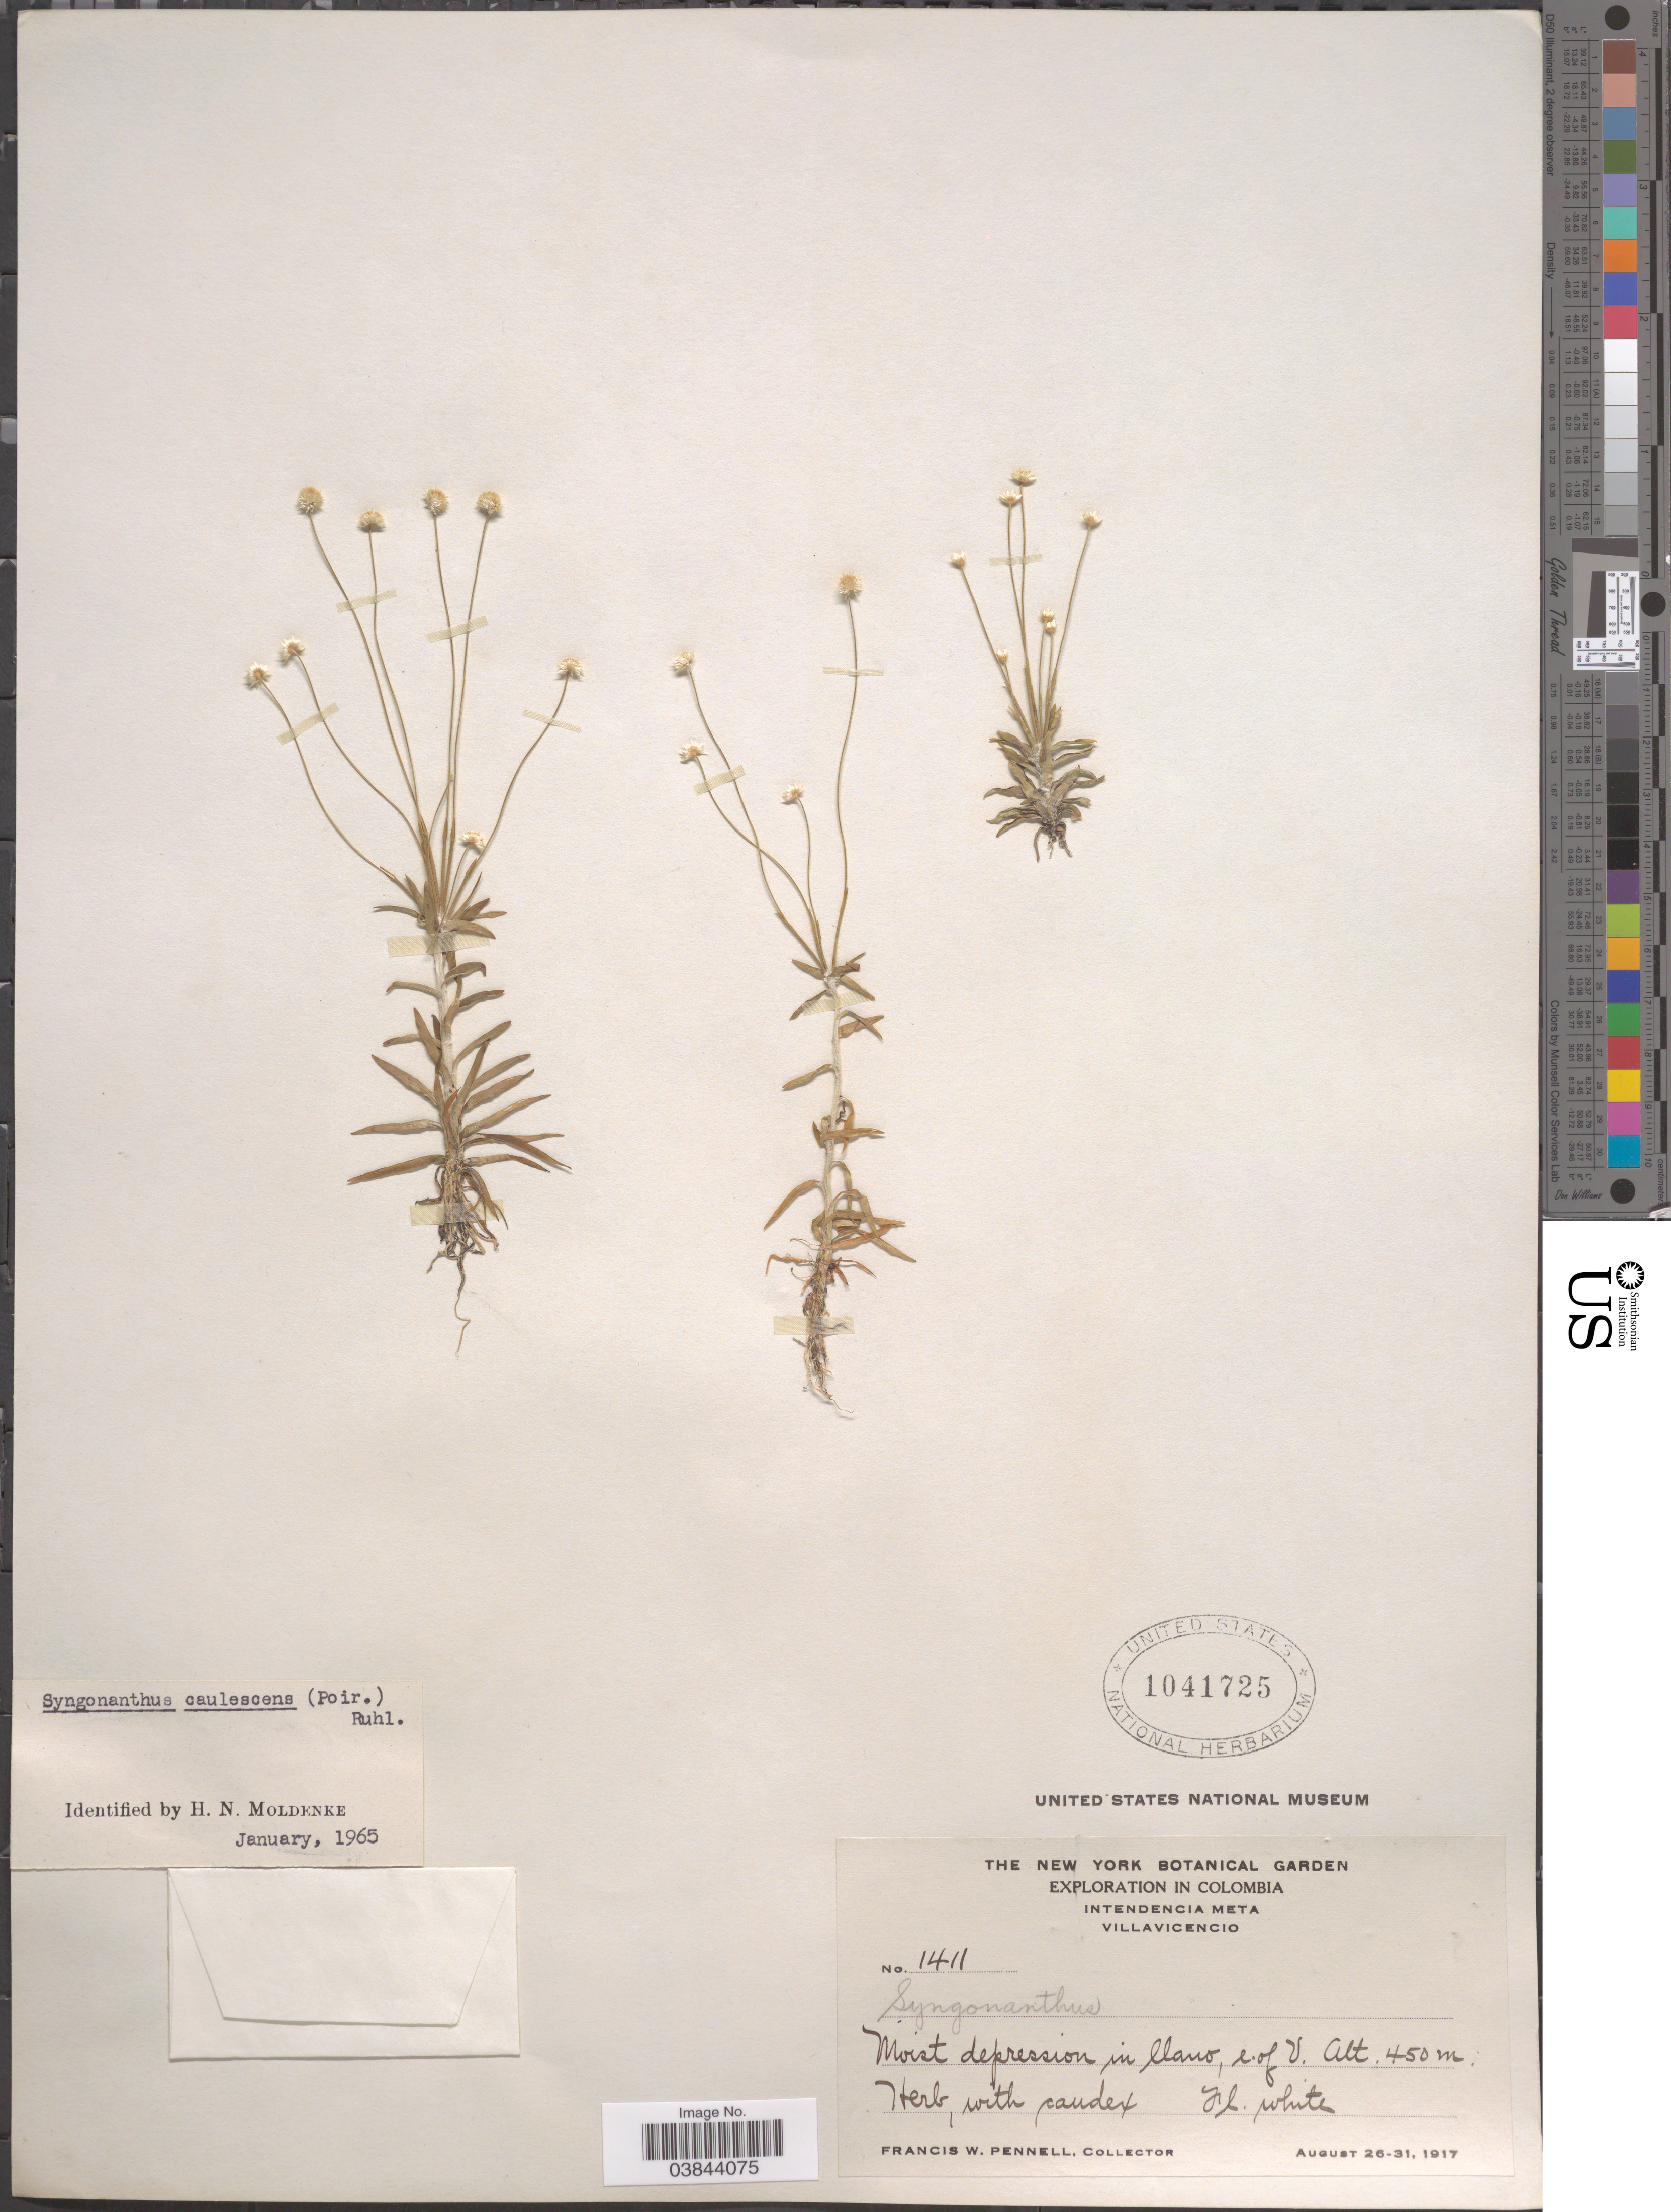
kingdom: Plantae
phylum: Tracheophyta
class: Liliopsida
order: Poales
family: Eriocaulaceae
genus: Syngonanthus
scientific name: Syngonanthus caulescens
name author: (Poir.) Ruhland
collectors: F. W. Pennell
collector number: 1411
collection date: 1917-08-26/1917-08-31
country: Colombia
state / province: Meta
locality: Intendencia Meta, Villavicencio. Moist depression in llano, e. of V.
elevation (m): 450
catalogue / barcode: US 1041725